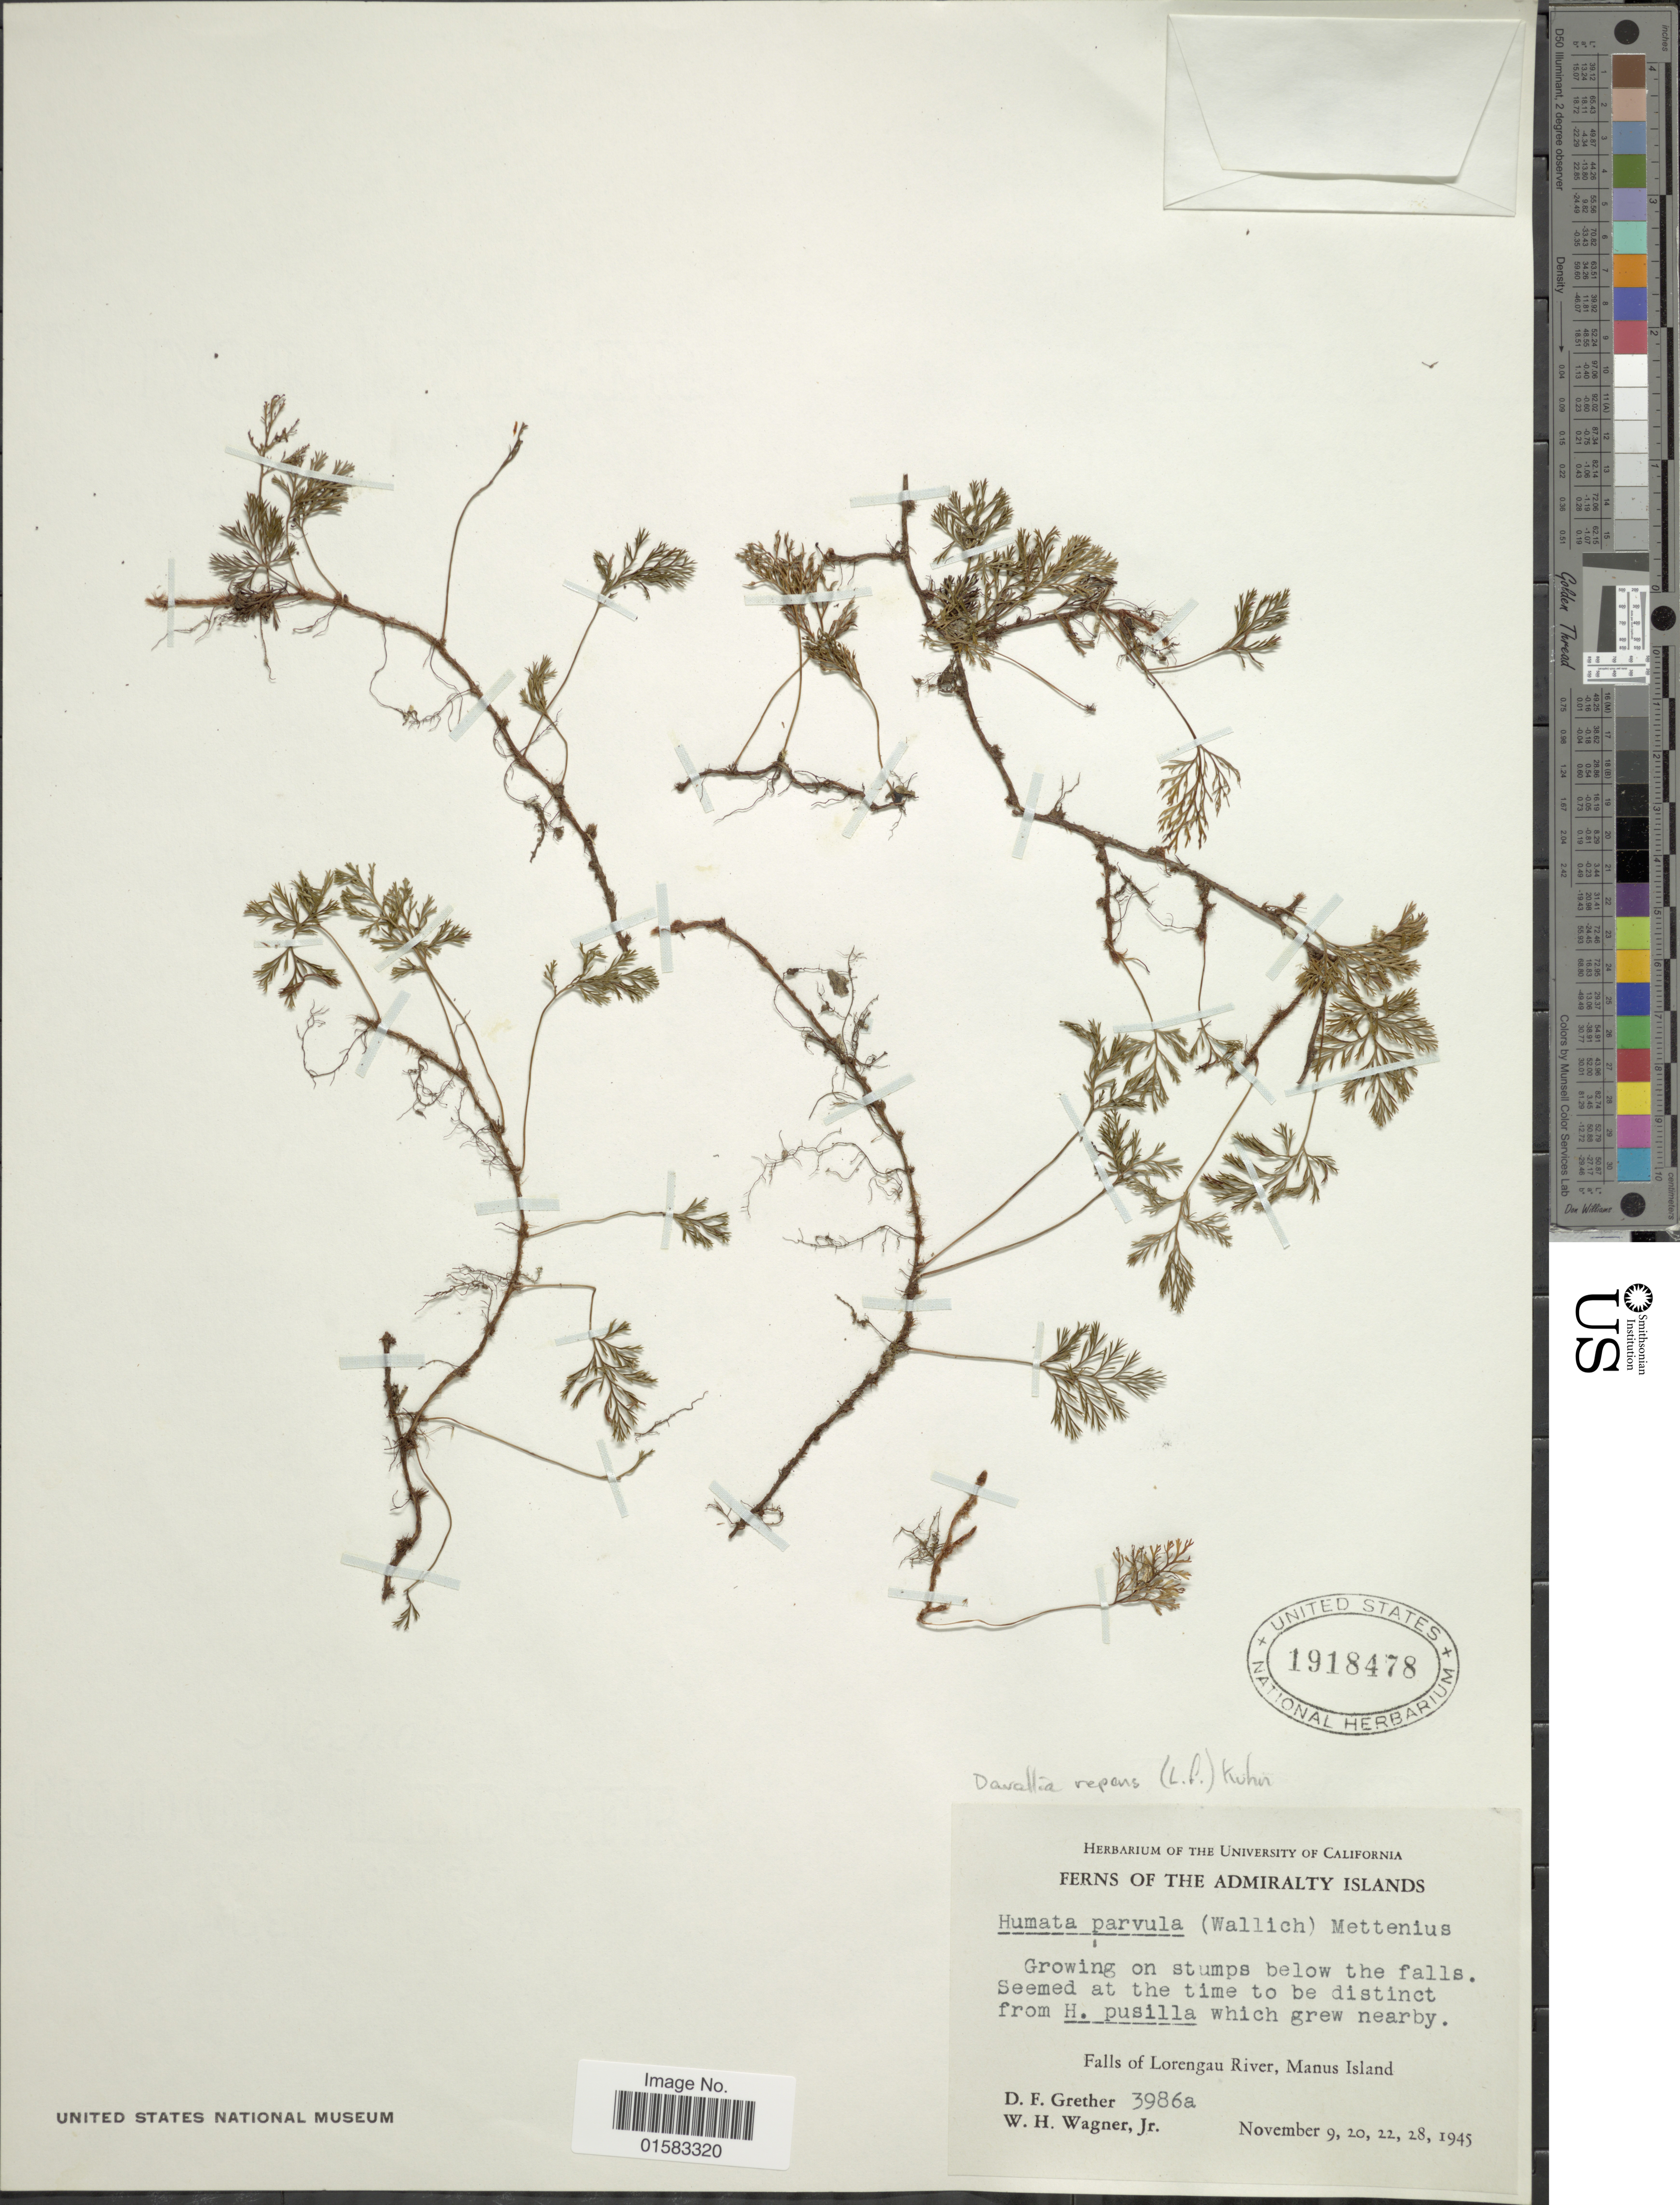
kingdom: Plantae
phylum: Tracheophyta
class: Polypodiopsida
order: Polypodiales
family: Davalliaceae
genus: Davallia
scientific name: Davallia repens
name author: (L. f.) Kuhn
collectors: D. F. Grether & W. H. Wagner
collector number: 3986a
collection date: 1945-11-09/1945-11-28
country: Papua New Guinea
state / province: Manus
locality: The Admiralty Islands, Fallsof Lorengau River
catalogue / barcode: US 1918478